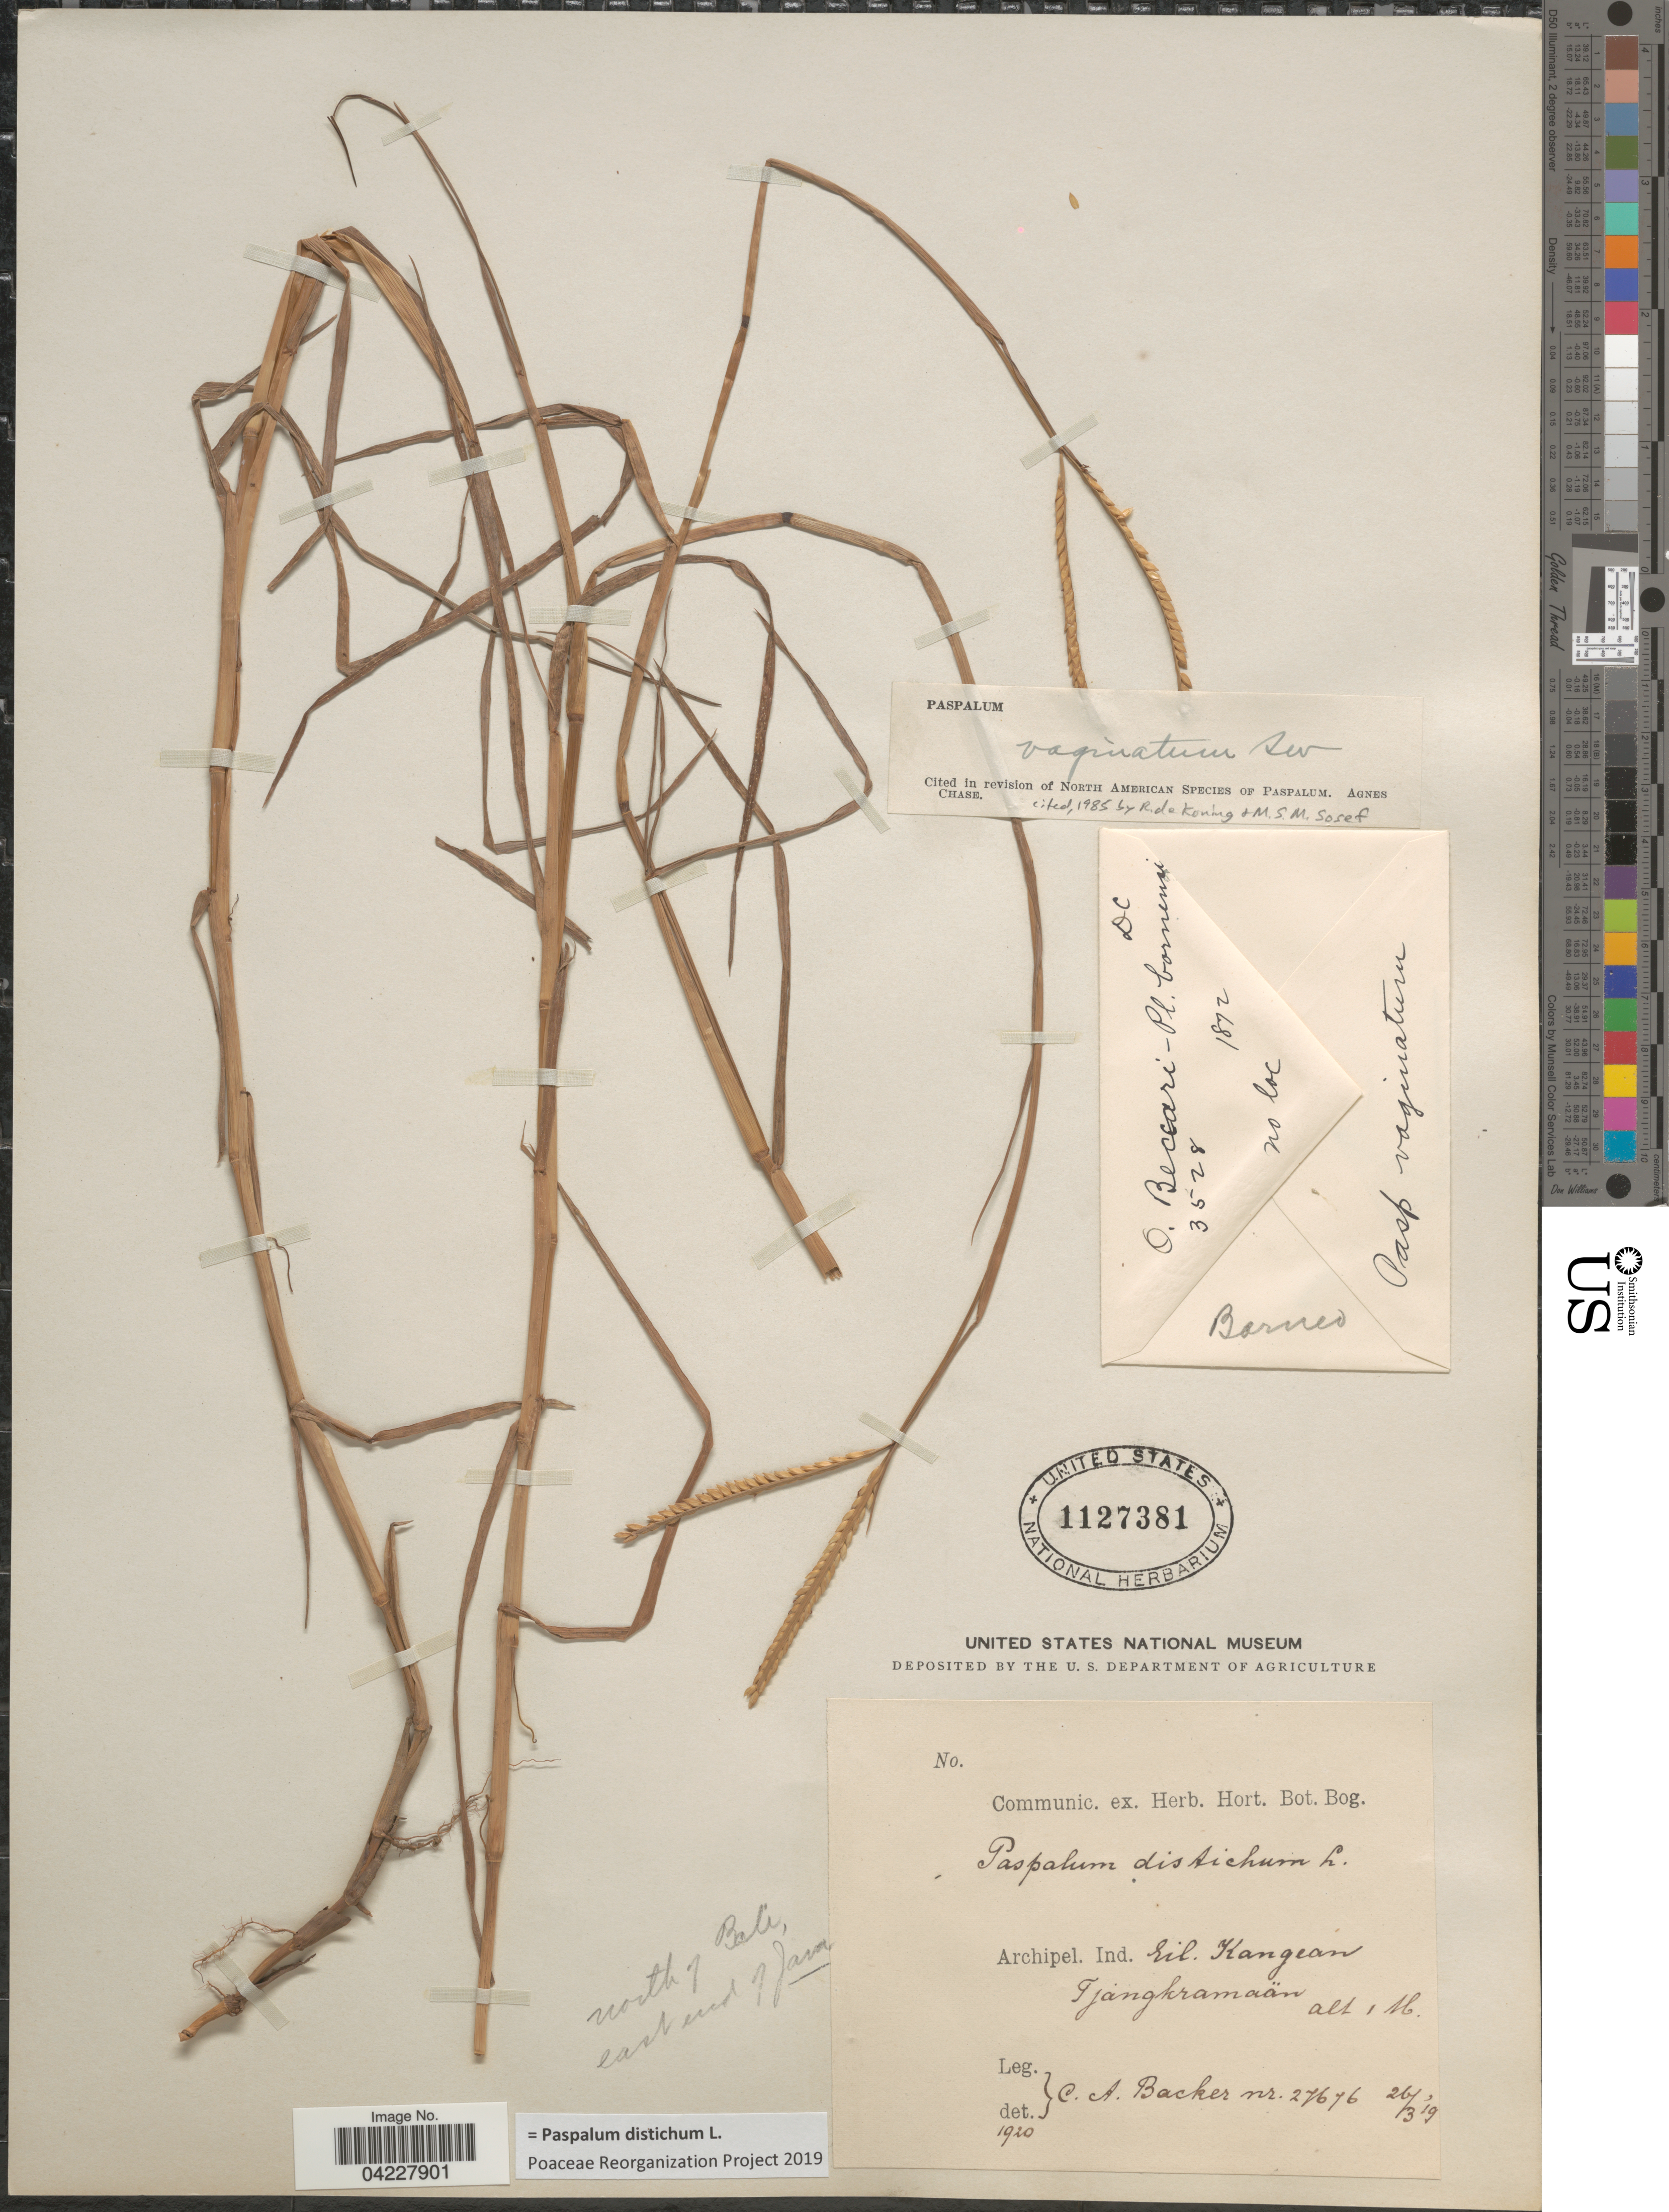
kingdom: Plantae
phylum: Tracheophyta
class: Liliopsida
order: Poales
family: Poaceae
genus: Paspalum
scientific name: Paspalum distichum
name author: L.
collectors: C. A. Backer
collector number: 27676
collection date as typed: Transcribed d/m/y: 26/3/19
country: Indonesia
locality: Archipel. Ind. Eil. Kangean. Tjangkramaän.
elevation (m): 1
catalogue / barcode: US 1127381